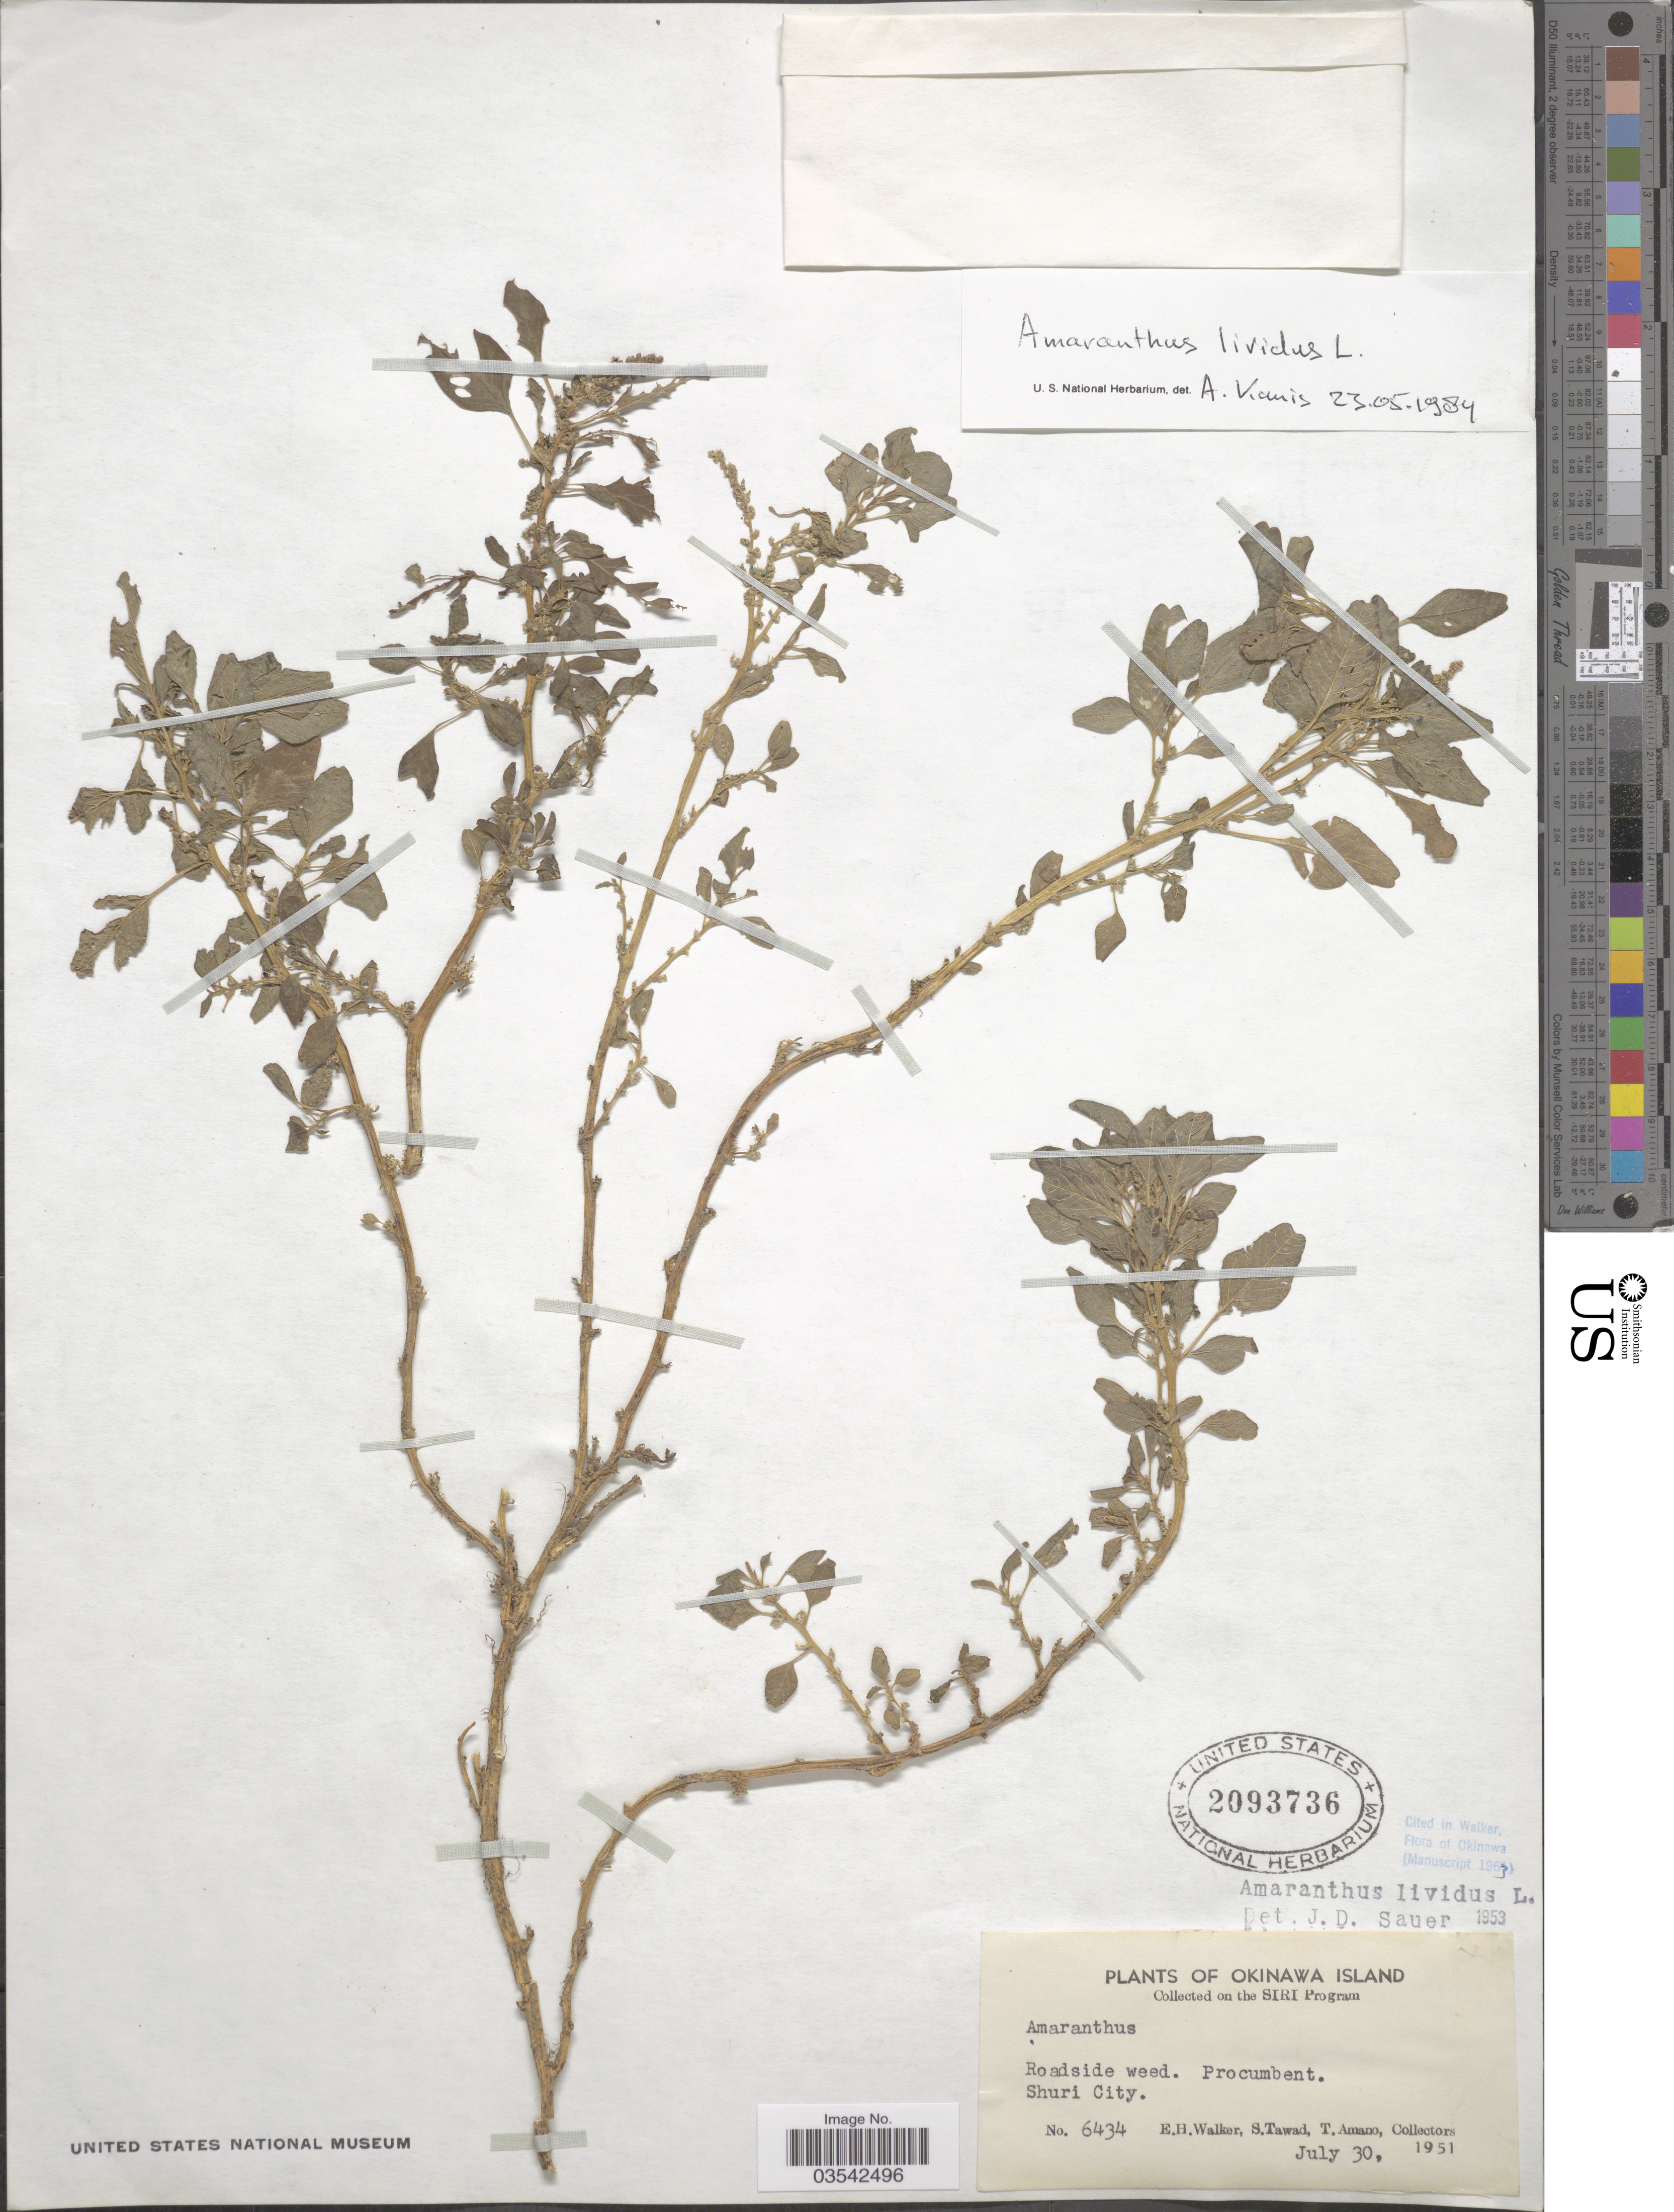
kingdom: Plantae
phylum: Tracheophyta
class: Magnoliopsida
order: Caryophyllales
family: Amaranthaceae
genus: Amaranthus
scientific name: Amaranthus lividus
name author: L.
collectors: E. H. Walker, S. Tawad & T. Amano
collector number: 6434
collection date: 1951-07-30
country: Japan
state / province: Okinawa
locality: Okinawa Island. Shuri City.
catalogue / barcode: US 2093736